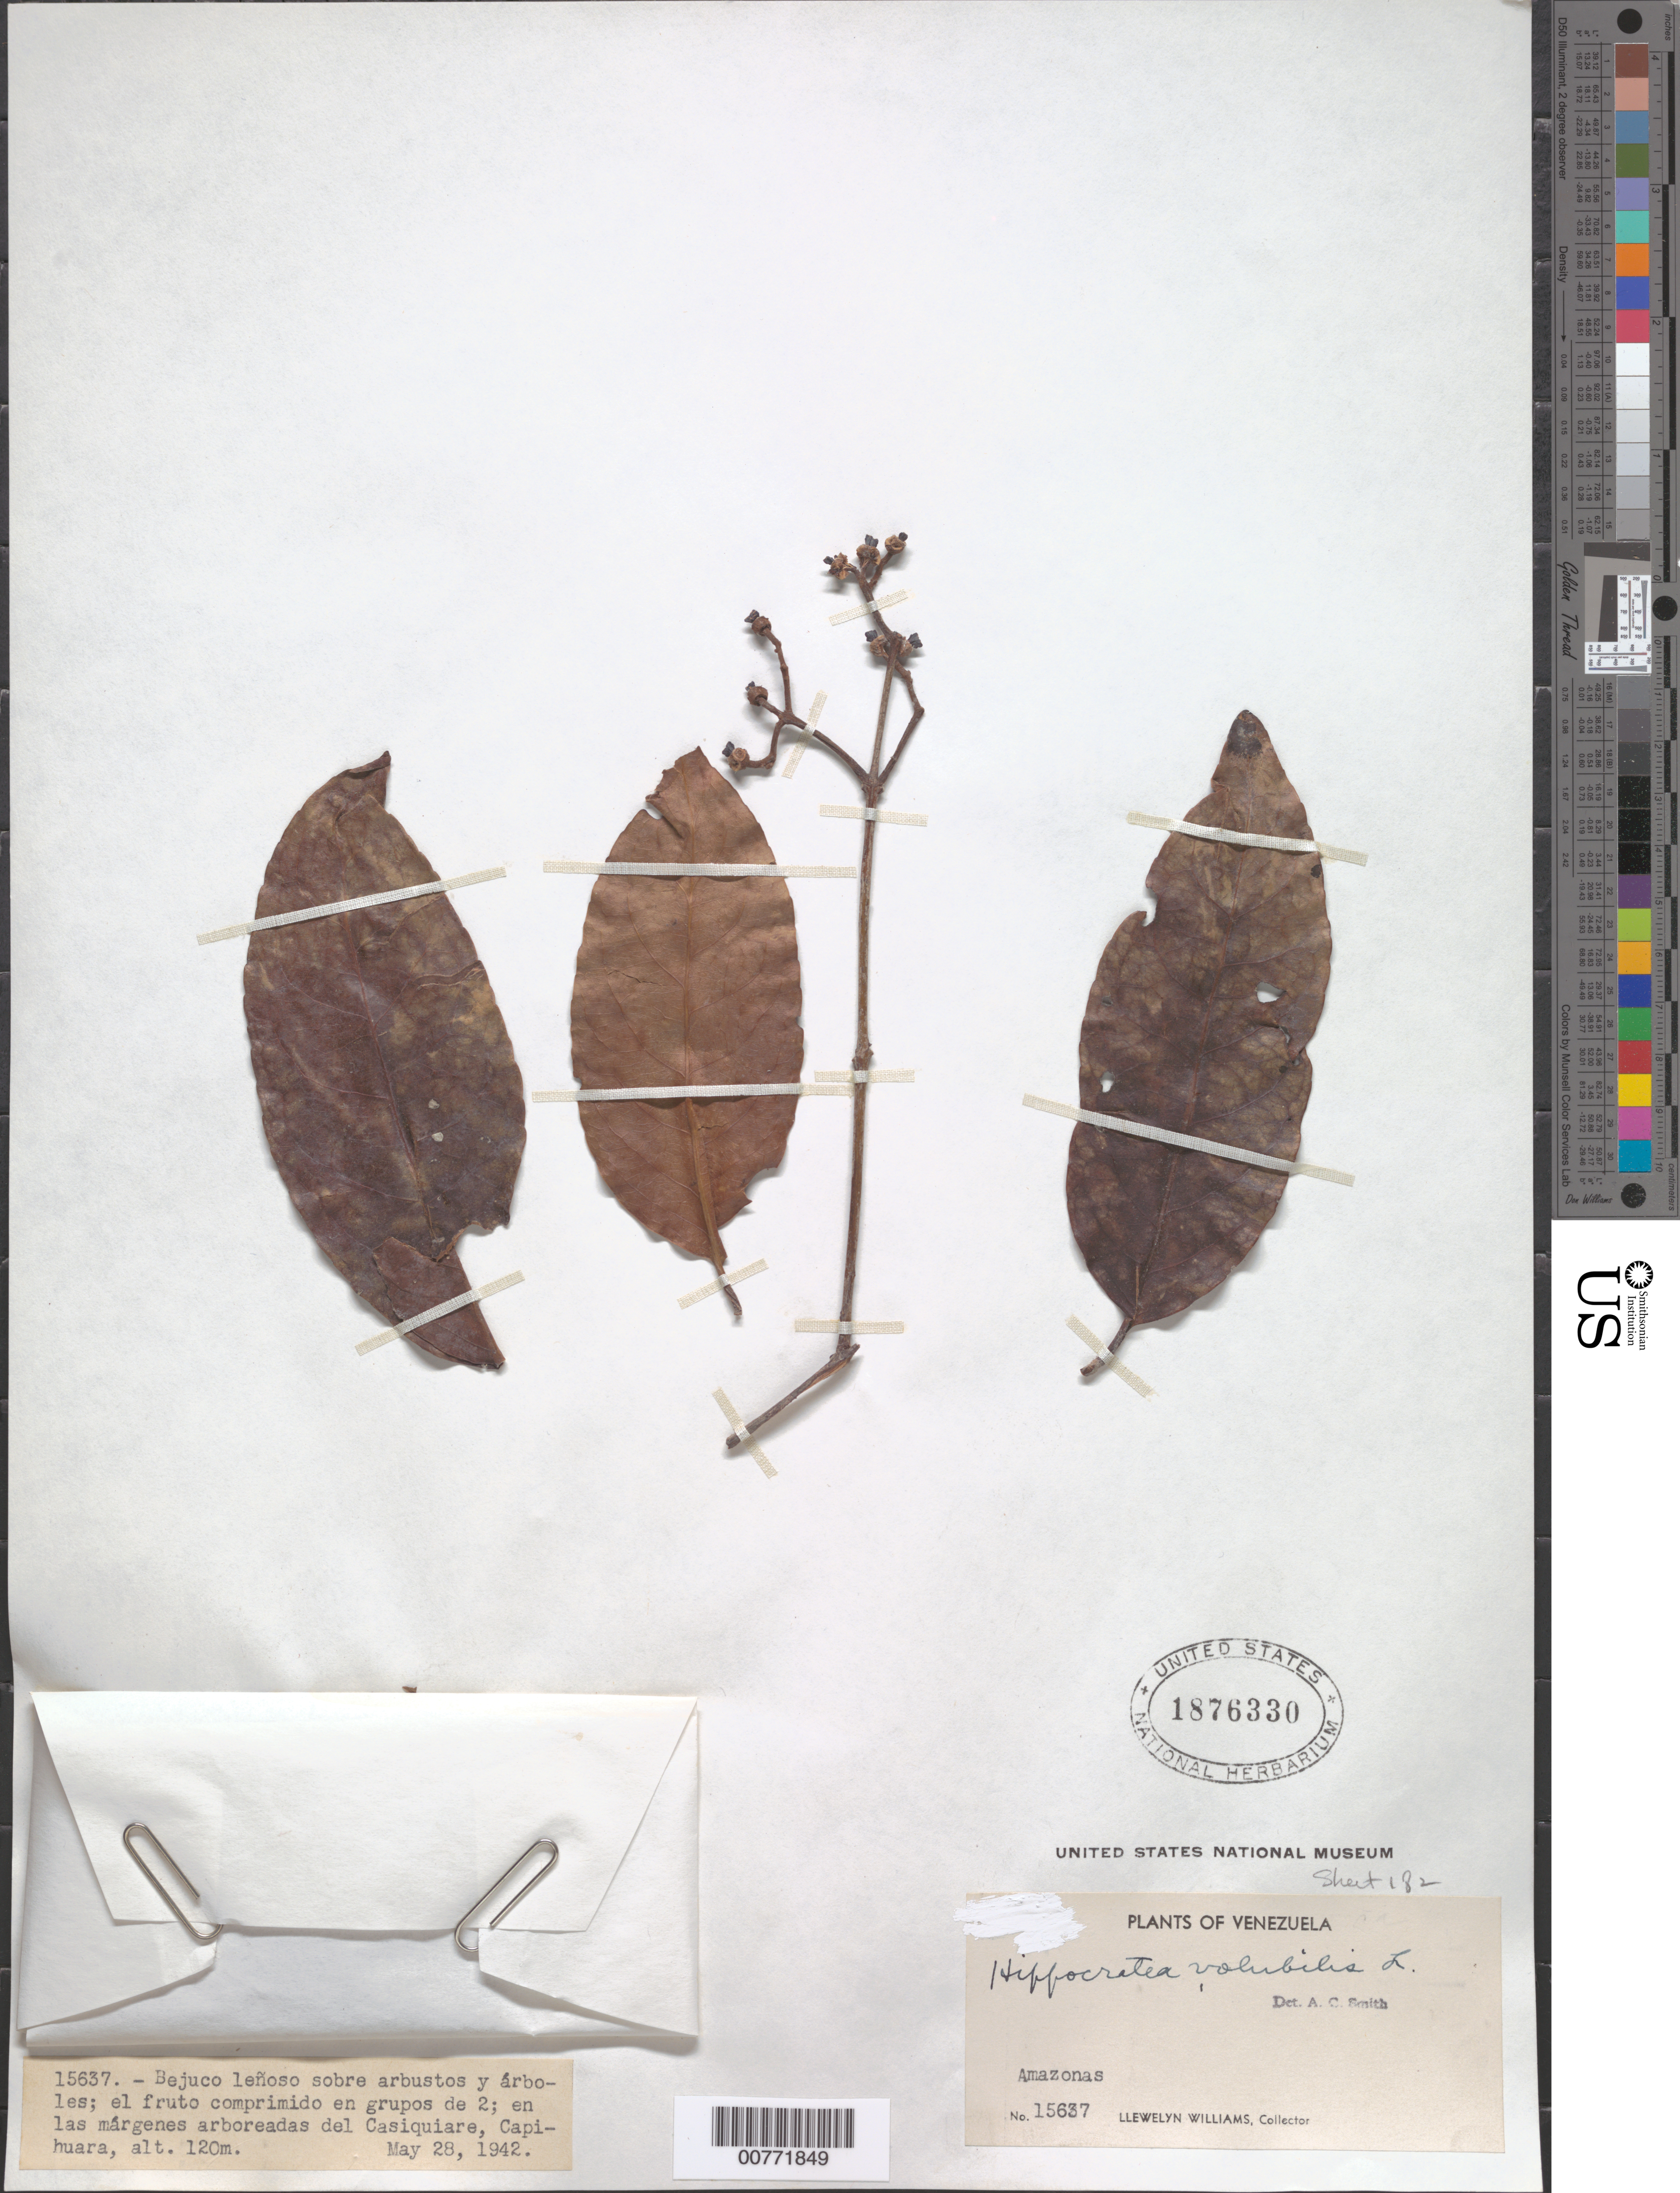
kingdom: Plantae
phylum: Tracheophyta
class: Magnoliopsida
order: Celastrales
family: Celastraceae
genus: Hippocratea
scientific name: Hippocratea volubilis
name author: L.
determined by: Smith, A. C.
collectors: Ll. Williams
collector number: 15637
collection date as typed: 28-May-42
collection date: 1942-05-28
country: Venezuela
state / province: Amazonas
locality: Capihuara, Alto Casiquiare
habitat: Margenes arboreadas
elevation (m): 120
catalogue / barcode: US 1876330